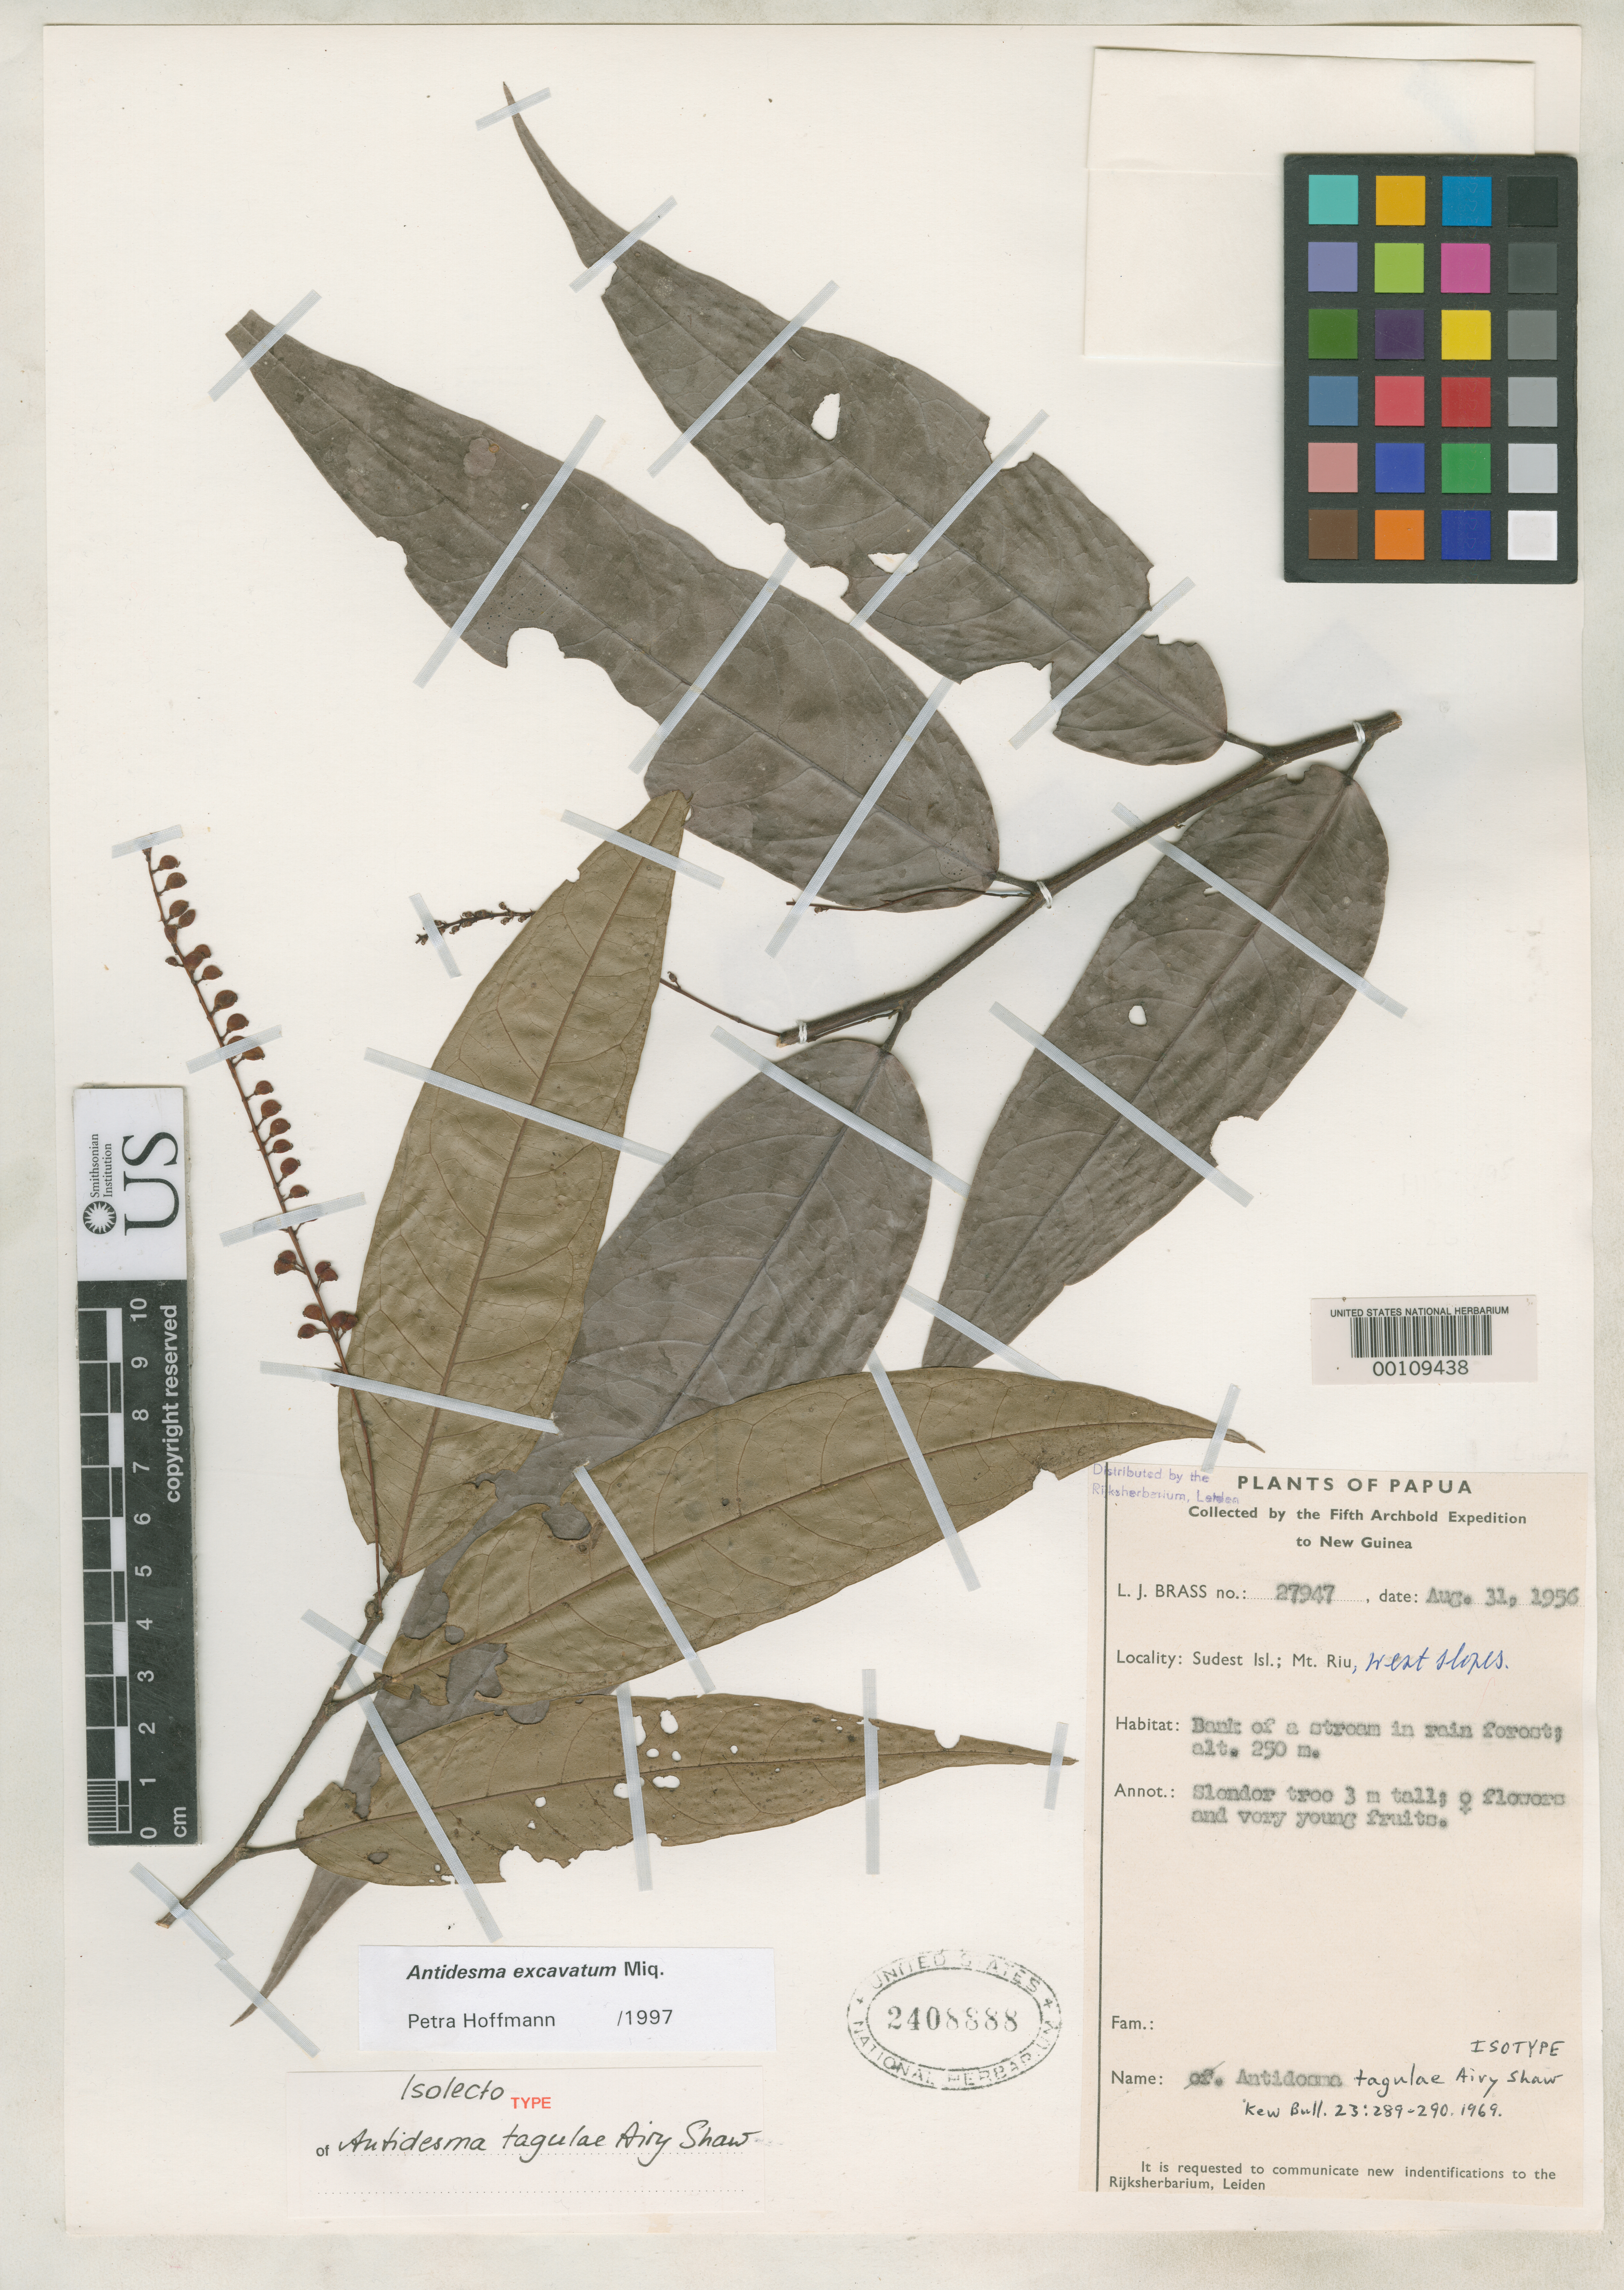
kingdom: Plantae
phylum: Tracheophyta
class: Magnoliopsida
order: Malpighiales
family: Phyllanthaceae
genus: Antidesma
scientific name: Antidesma tagulae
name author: Airy Shaw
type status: Isotype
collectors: L. J. Brass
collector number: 27947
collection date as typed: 31 Aug 1956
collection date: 1956-08-31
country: Papua New Guinea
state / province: Milne Bay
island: Sudest [Tagula]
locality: Mt. Riu. [Louisade Arch.]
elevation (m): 250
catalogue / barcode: US 2408888